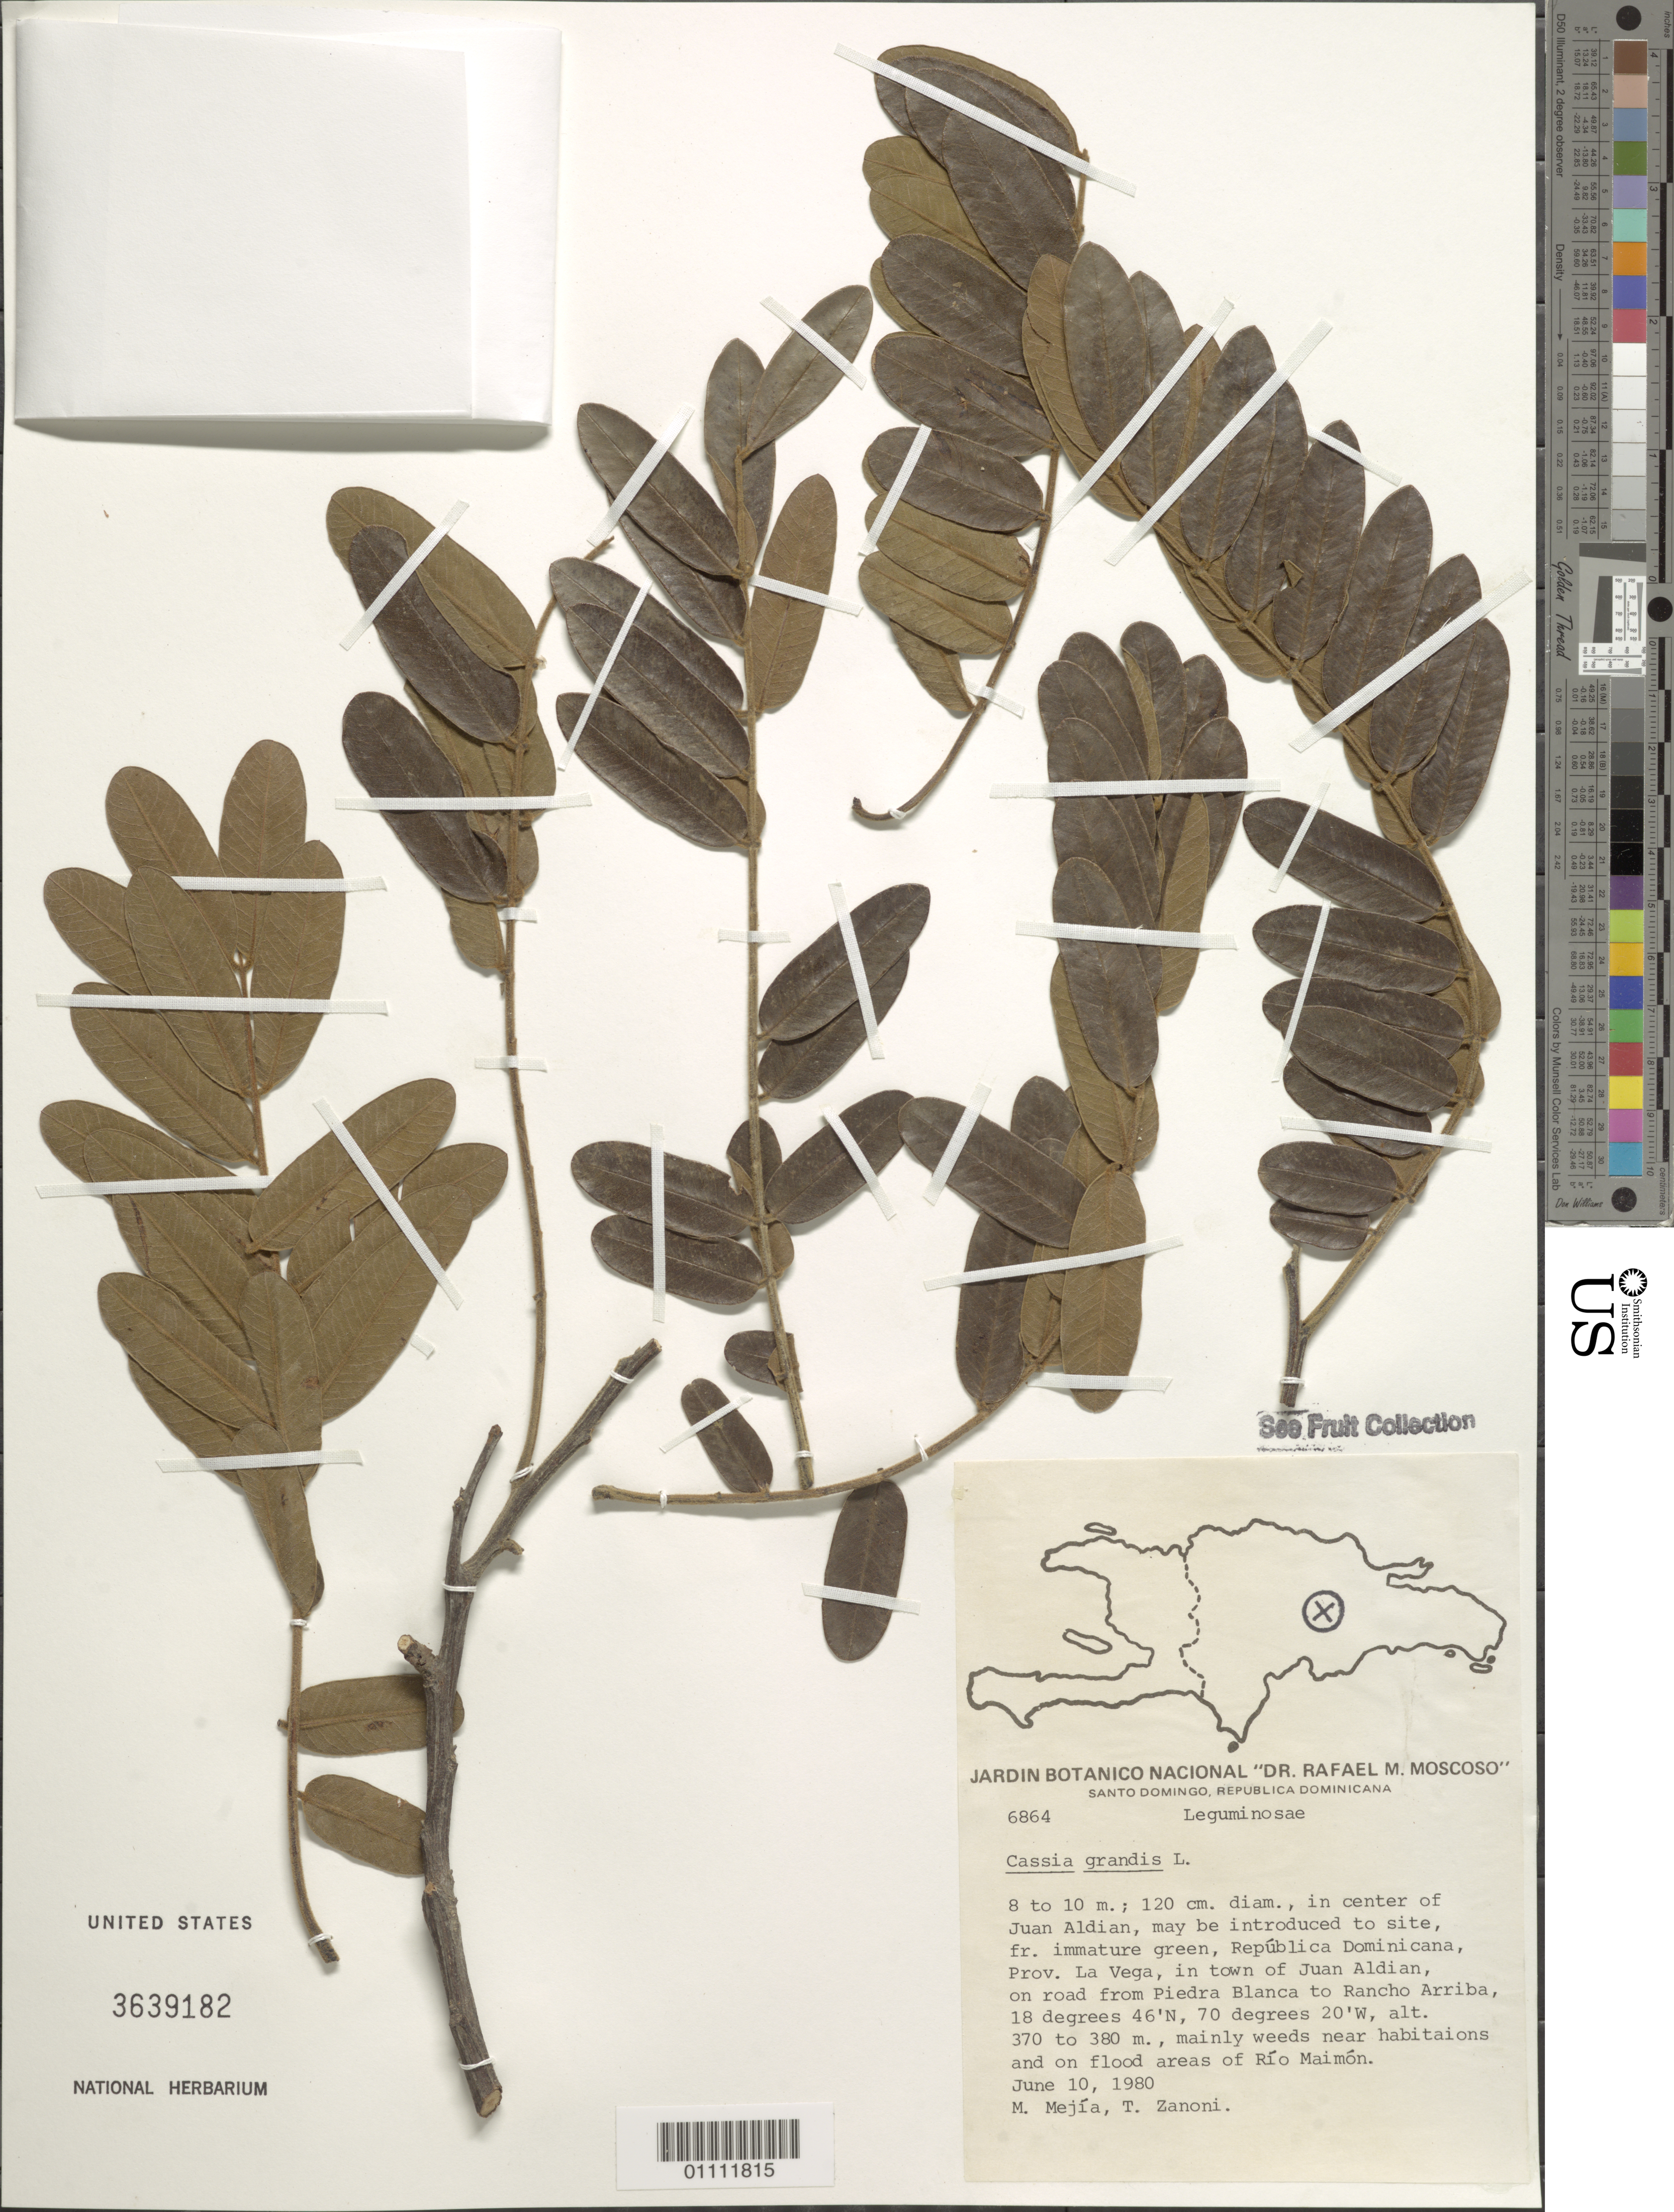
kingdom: Plantae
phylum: Tracheophyta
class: Magnoliopsida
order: Fabales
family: Fabaceae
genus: Cassia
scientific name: Cassia grandis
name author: L. f.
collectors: M. Mejia & T. A. Zanoni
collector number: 6864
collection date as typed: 10 Jun 1980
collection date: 1980-06-10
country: Dominican Republic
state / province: La Vega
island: Hispaniola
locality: Juan Aldian, on road from Piedra Blanca to Rancho Arriba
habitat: Mainly weeds near habitationa and on flood areas of Río Maimón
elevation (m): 370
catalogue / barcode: US 3639182